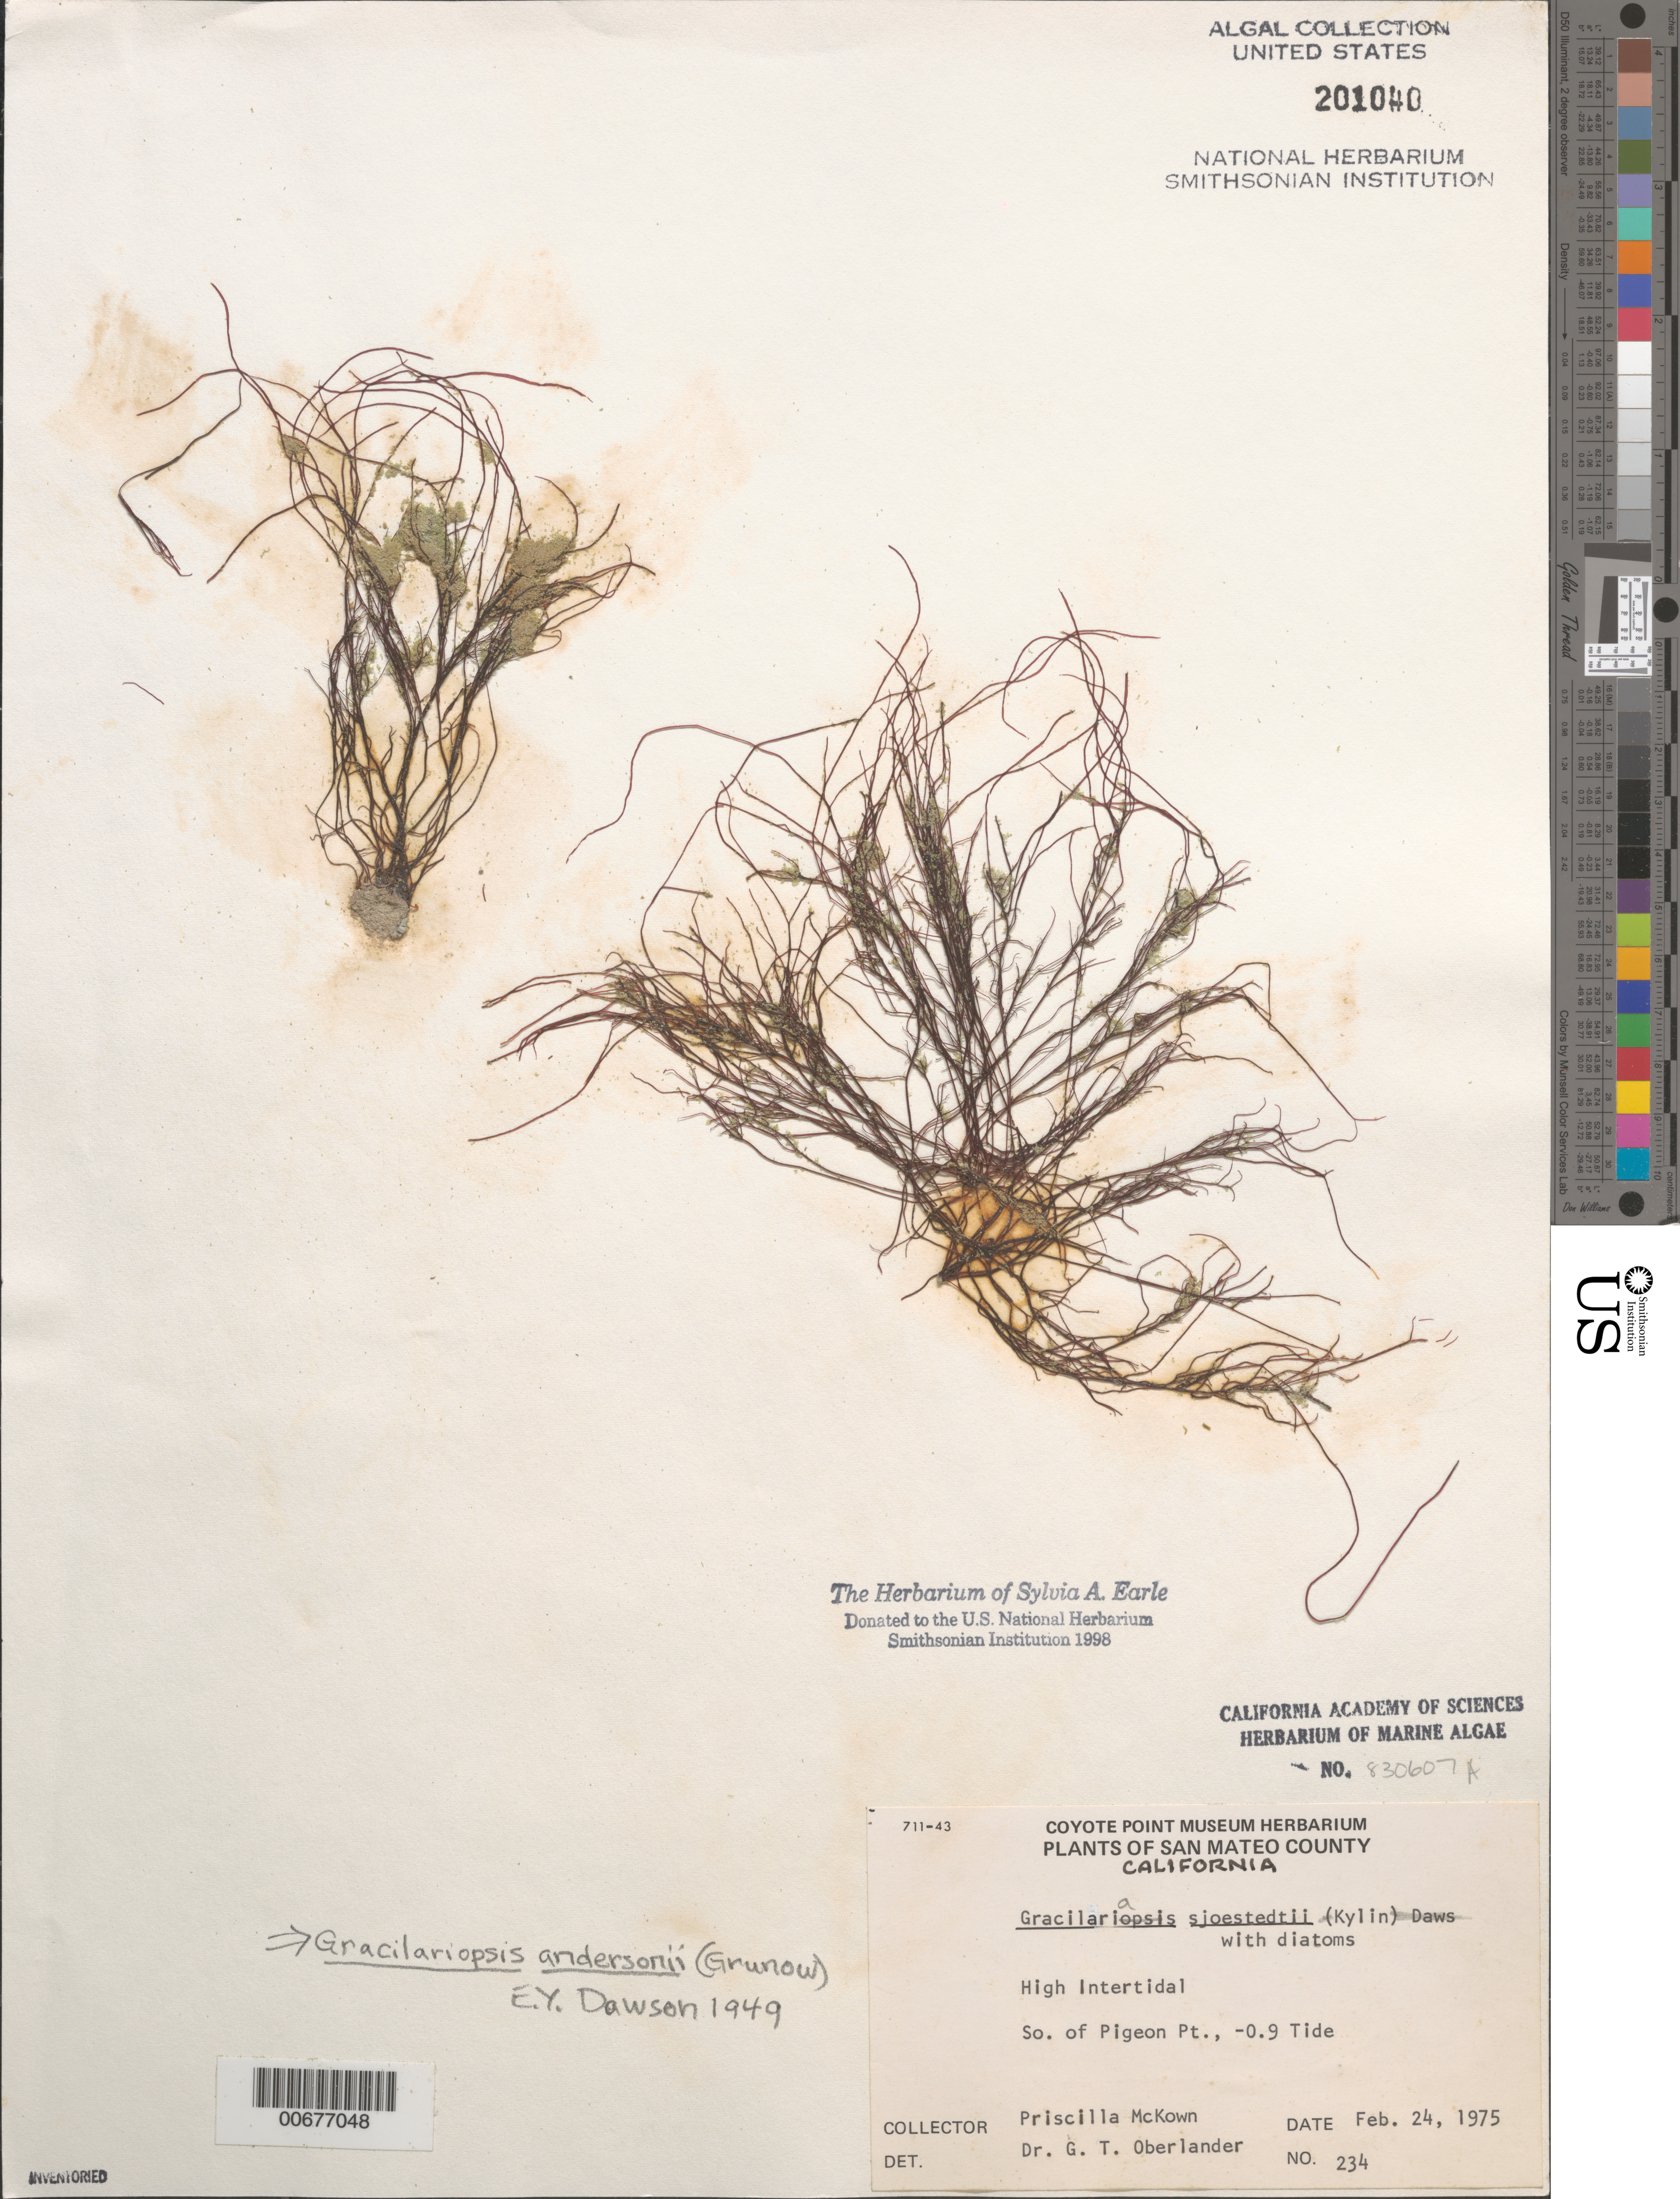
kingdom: Plantae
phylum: Rhodophyta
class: Florideophyceae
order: Gracilariales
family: Gracilariaceae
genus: Gracilariopsis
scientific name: Gracilariopsis andersonii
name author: (Grunow) E.Y. Dawson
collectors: P. McKown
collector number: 234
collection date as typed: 24 Feb 1975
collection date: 1975-02-24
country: United States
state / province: California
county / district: San Mateo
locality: South of Pigeon Point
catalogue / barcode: US 201040